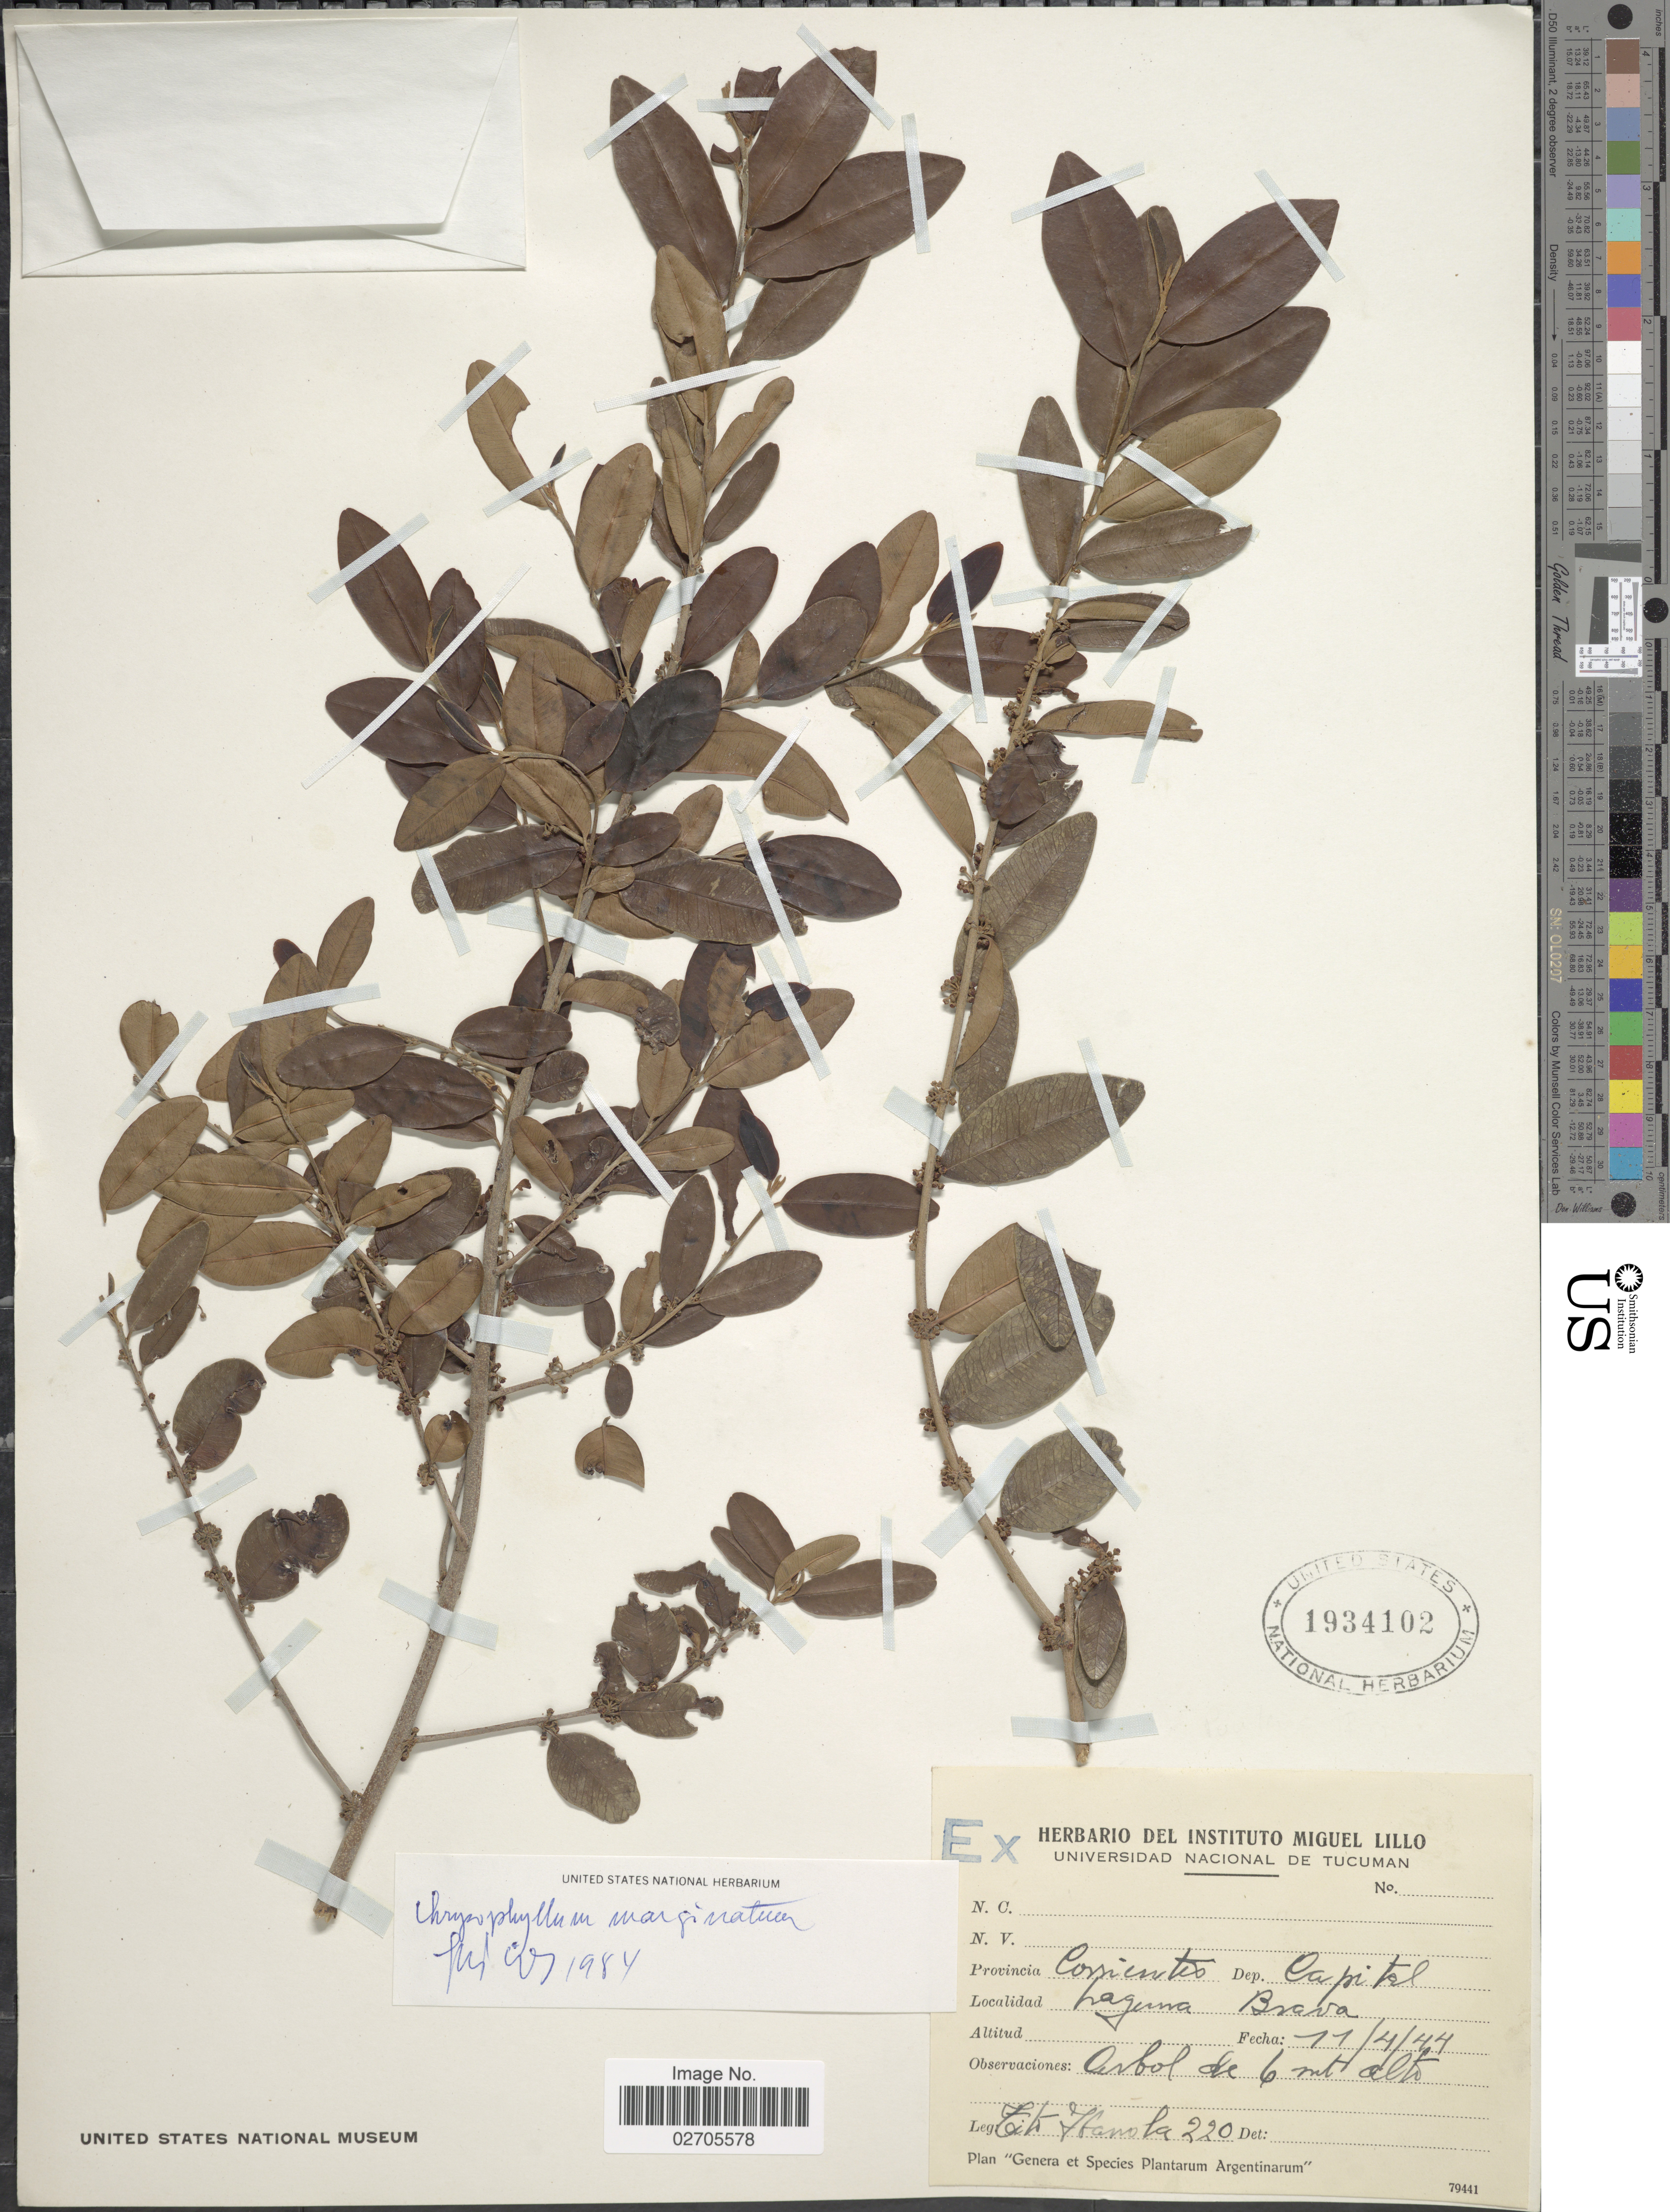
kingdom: Plantae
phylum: Tracheophyta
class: Magnoliopsida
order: Ericales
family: Sapotaceae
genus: Chrysophyllum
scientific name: Chrysophyllum marginatum subsp. marginatum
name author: (Hook. & Arn.) Radlk.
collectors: T. Ybarrola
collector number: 220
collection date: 1944-04-11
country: Argentina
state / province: Corrientes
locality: Dep. Capital, Laguna Brava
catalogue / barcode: US 1934102